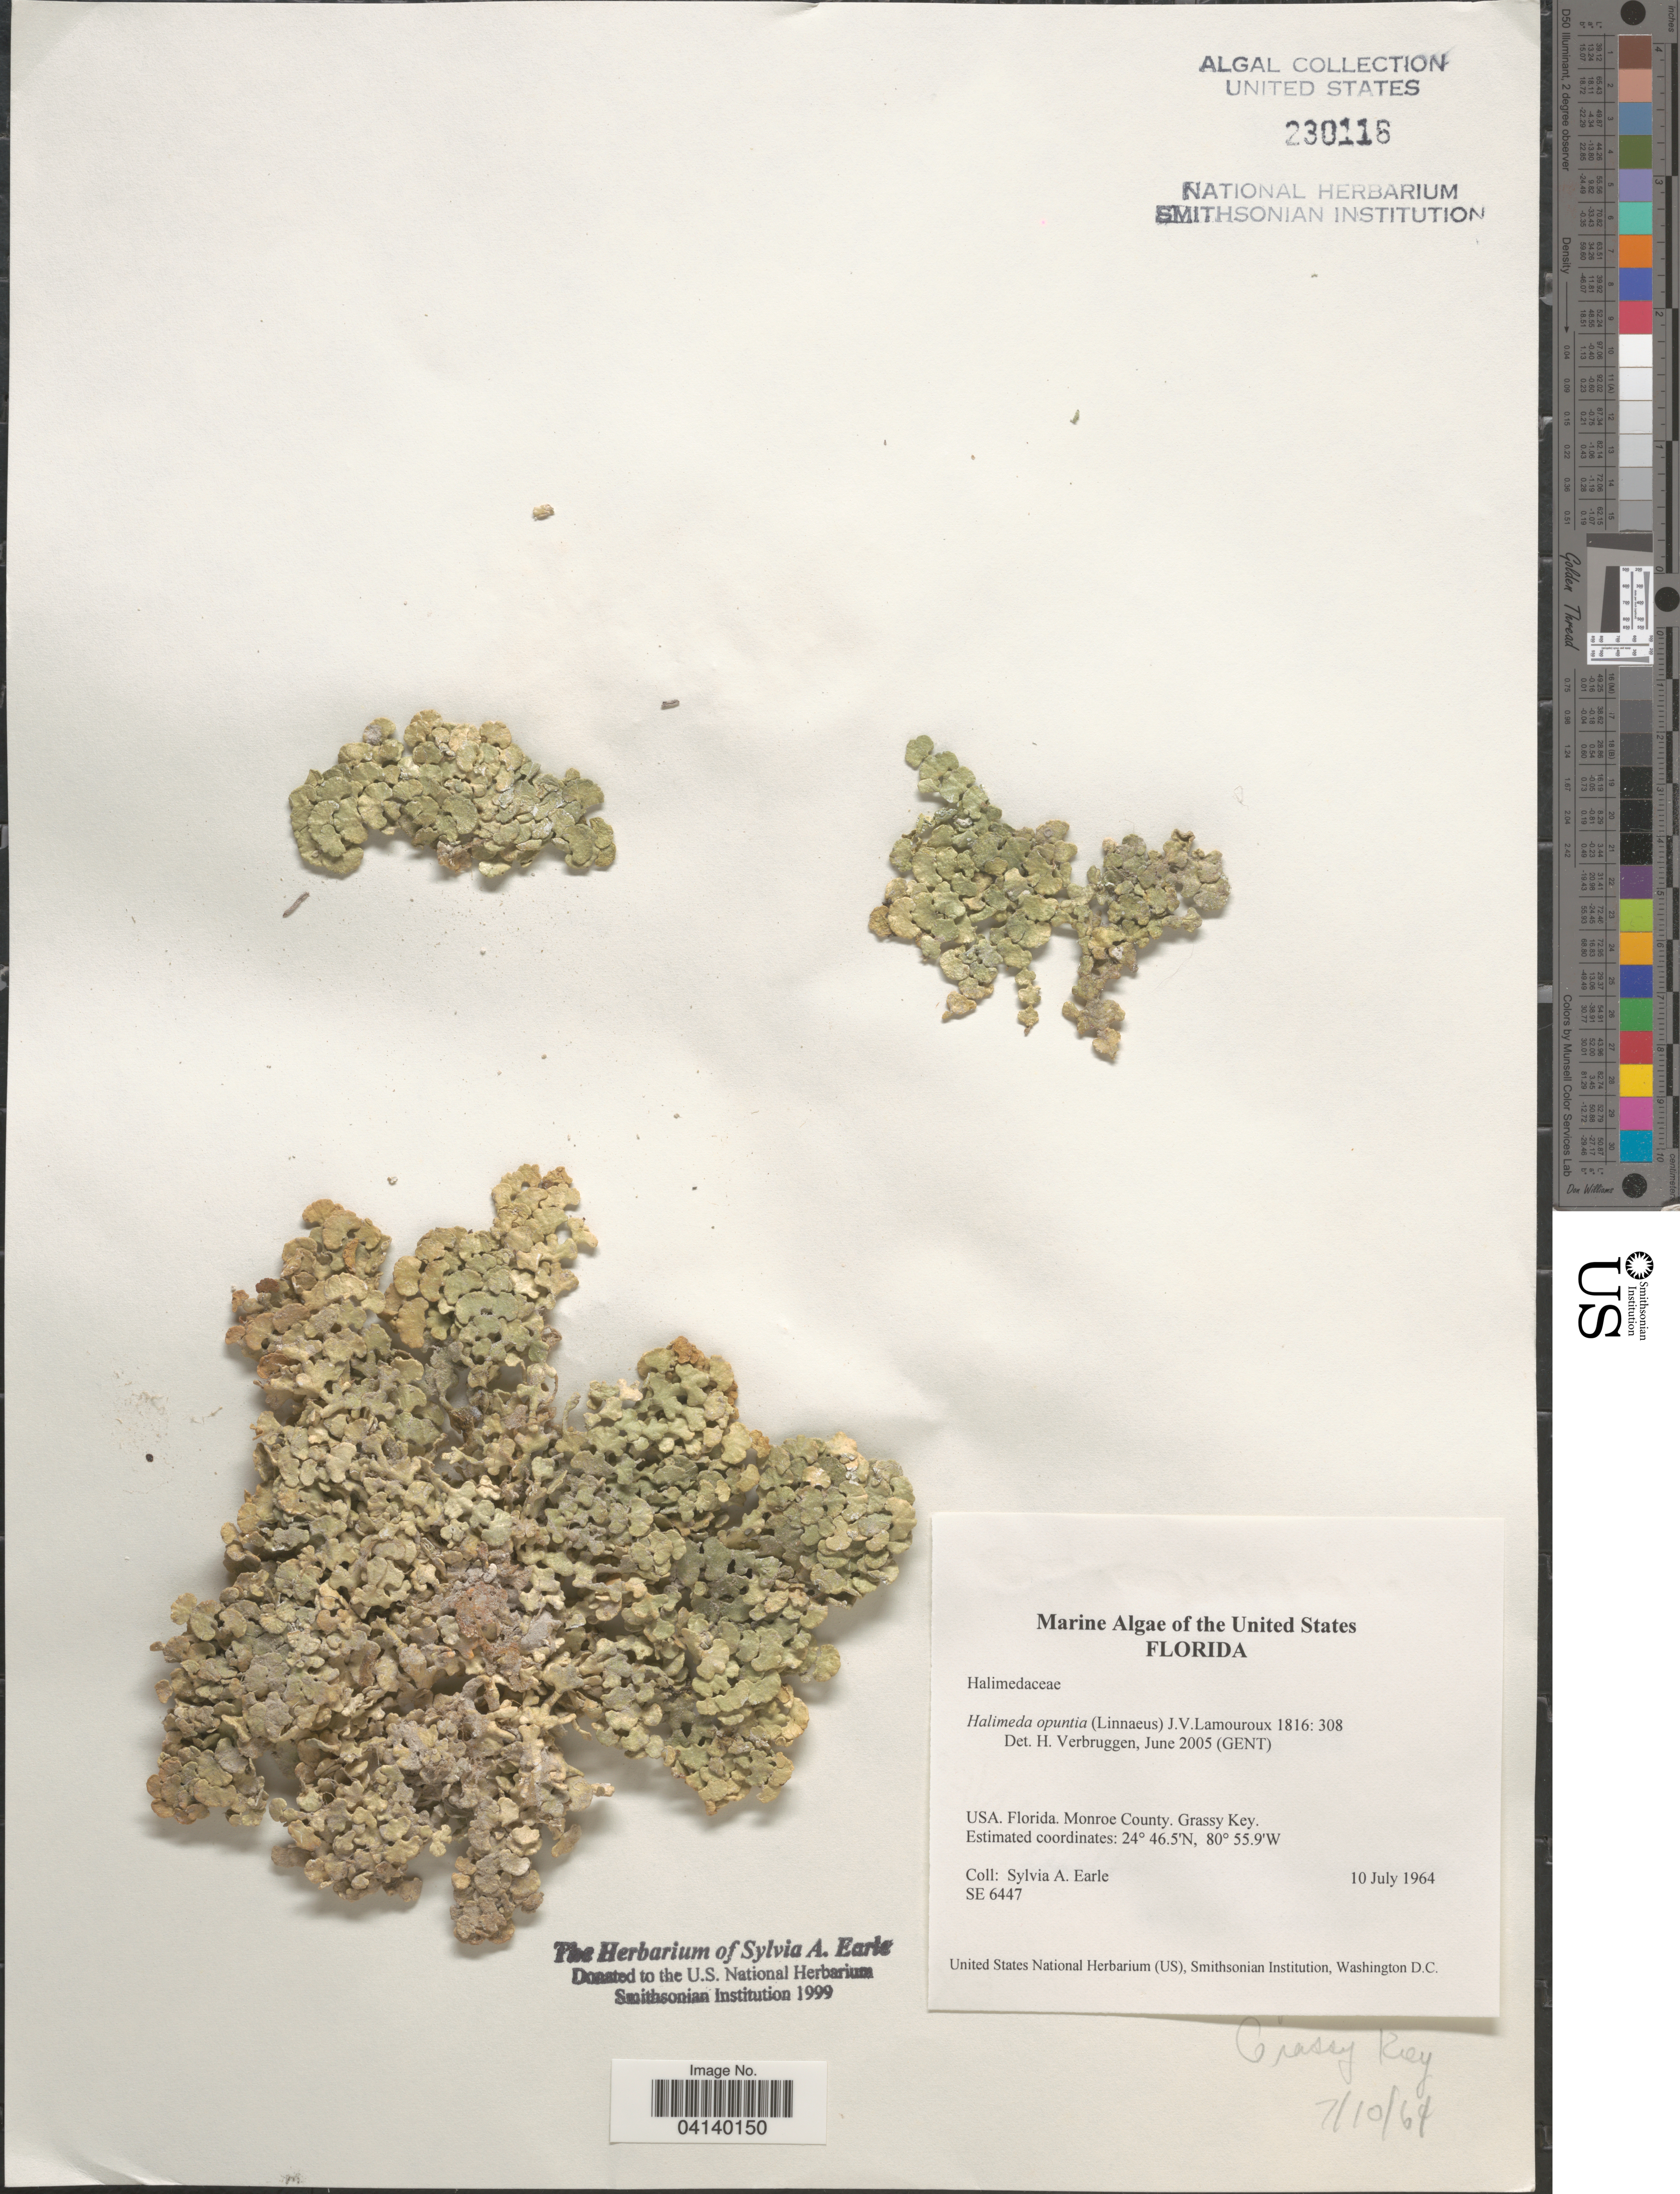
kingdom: Plantae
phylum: Chlorophyta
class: Ulvophyceae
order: Bryopsidales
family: Halimedaceae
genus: Halimeda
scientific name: Halimeda opuntia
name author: (L.) J.V.Lamouroux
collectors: S. A. Earle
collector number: SE6447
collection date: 1964-07-10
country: United States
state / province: Florida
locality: Monroe County. Grassy Key.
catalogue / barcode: US 230116